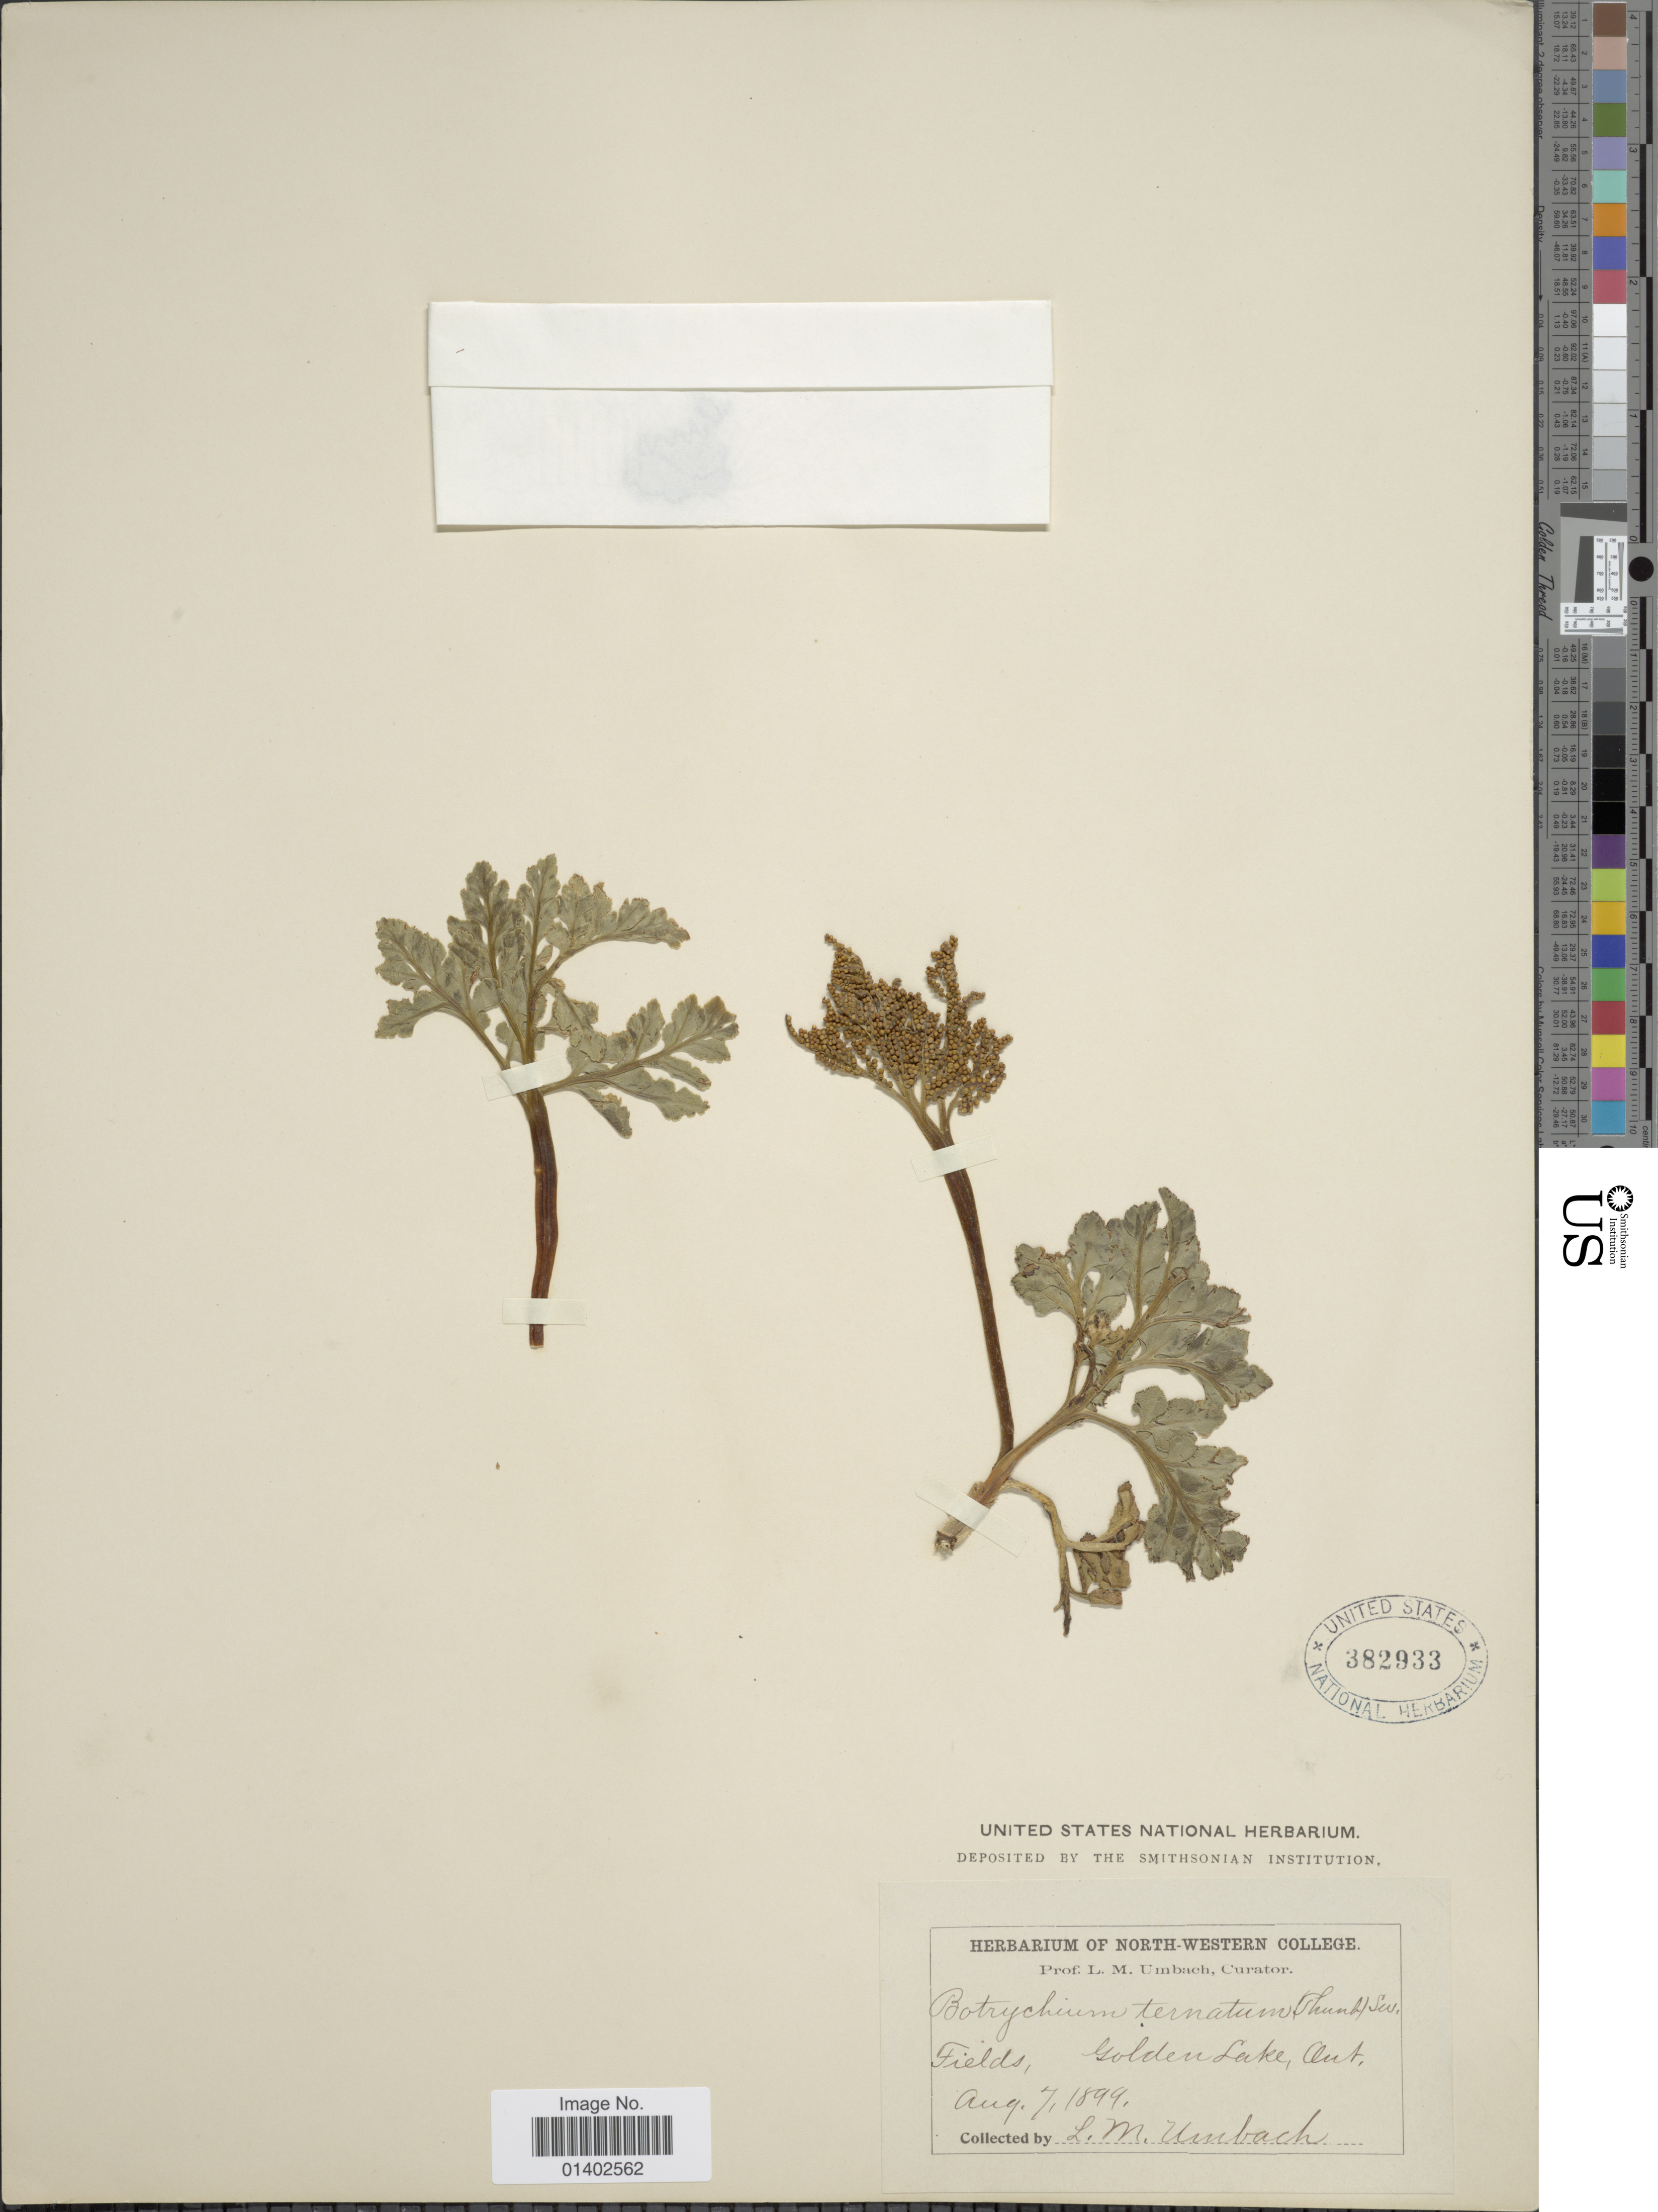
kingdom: Plantae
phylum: Tracheophyta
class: Polypodiopsida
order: Ophioglossales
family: Ophioglossaceae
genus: Botrychium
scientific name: Botrychium rugulosum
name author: W.H. Wagner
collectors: L. M. Umbach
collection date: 1899-08-07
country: Canada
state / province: Ontario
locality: Golden Lake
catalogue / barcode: US 382933